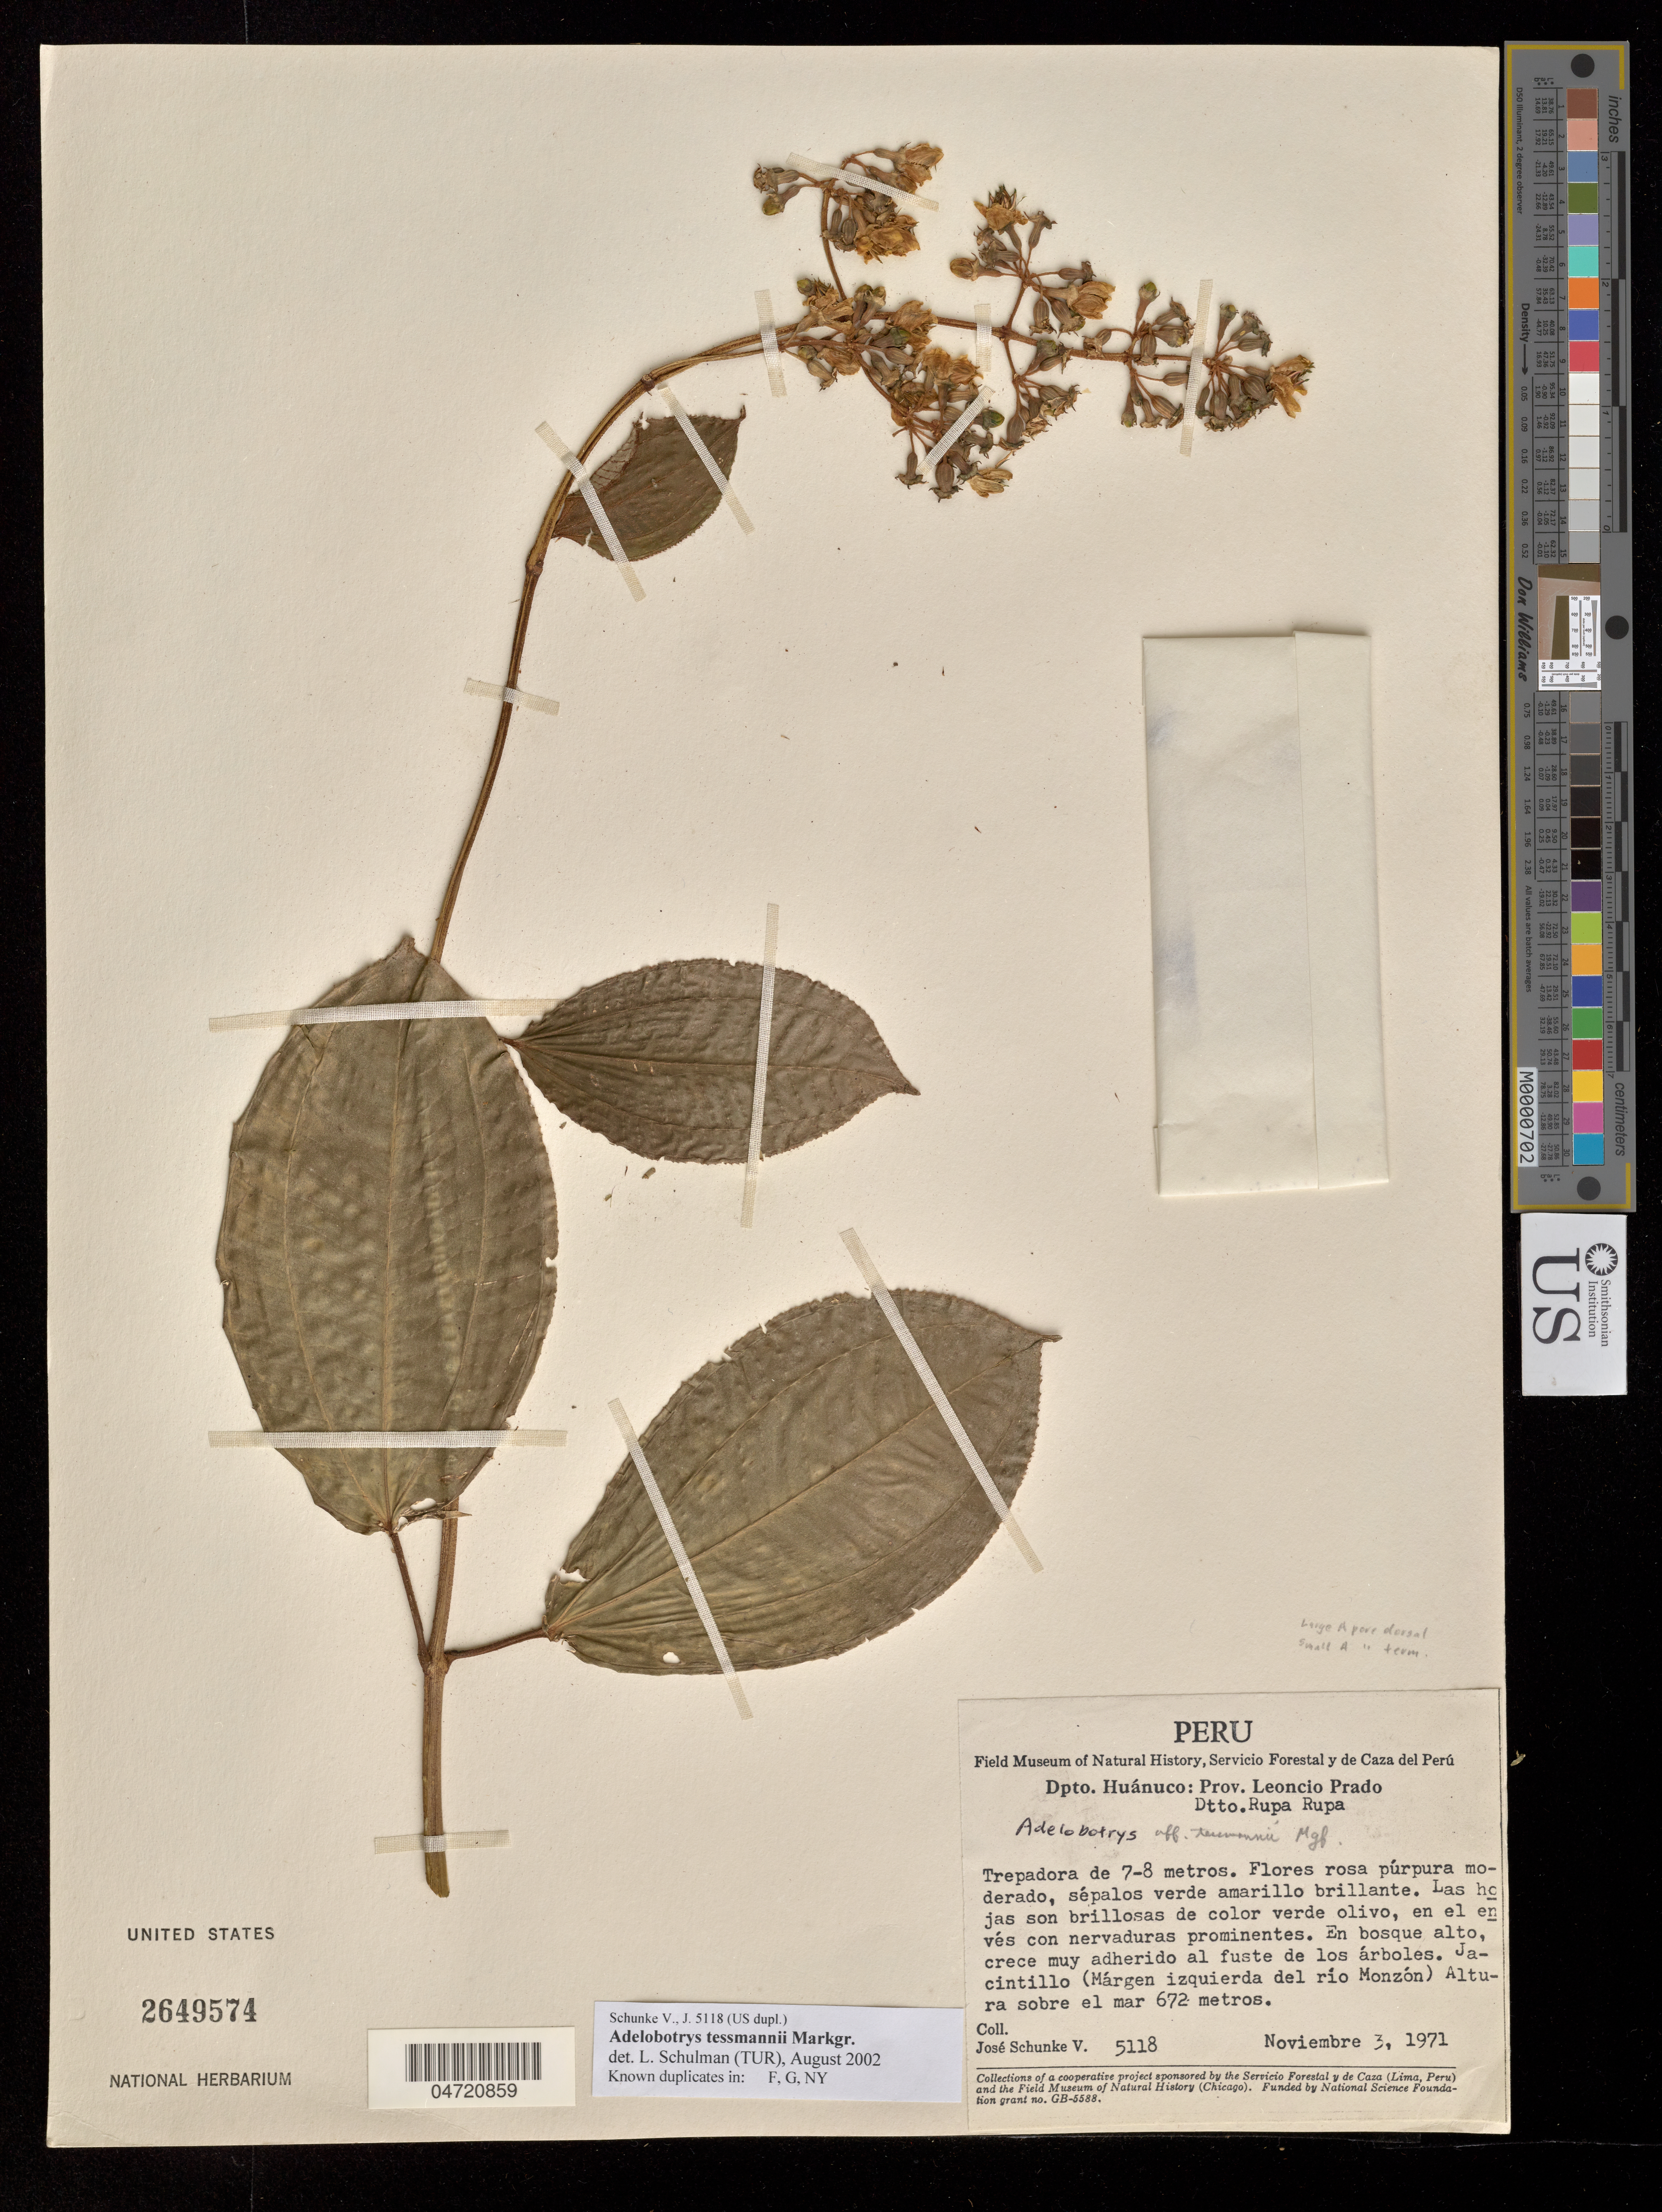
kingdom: Plantae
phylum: Tracheophyta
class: Magnoliopsida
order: Myrtales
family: Melastomataceae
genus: Adelobotrys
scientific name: Adelobotrys tessmannii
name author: Markgr.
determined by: Schulman, Leif, (TUR), University of Turku (FINLAND)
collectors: J. Schunke Vigo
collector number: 5118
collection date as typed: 03 Nov 1971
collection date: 1971-11-03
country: Peru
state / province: Huánuco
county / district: Leoncio Prado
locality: Dtto Rupa Rupa; Jacintillo (margen izquierda del río Monzón)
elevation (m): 672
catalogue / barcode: US 2649574